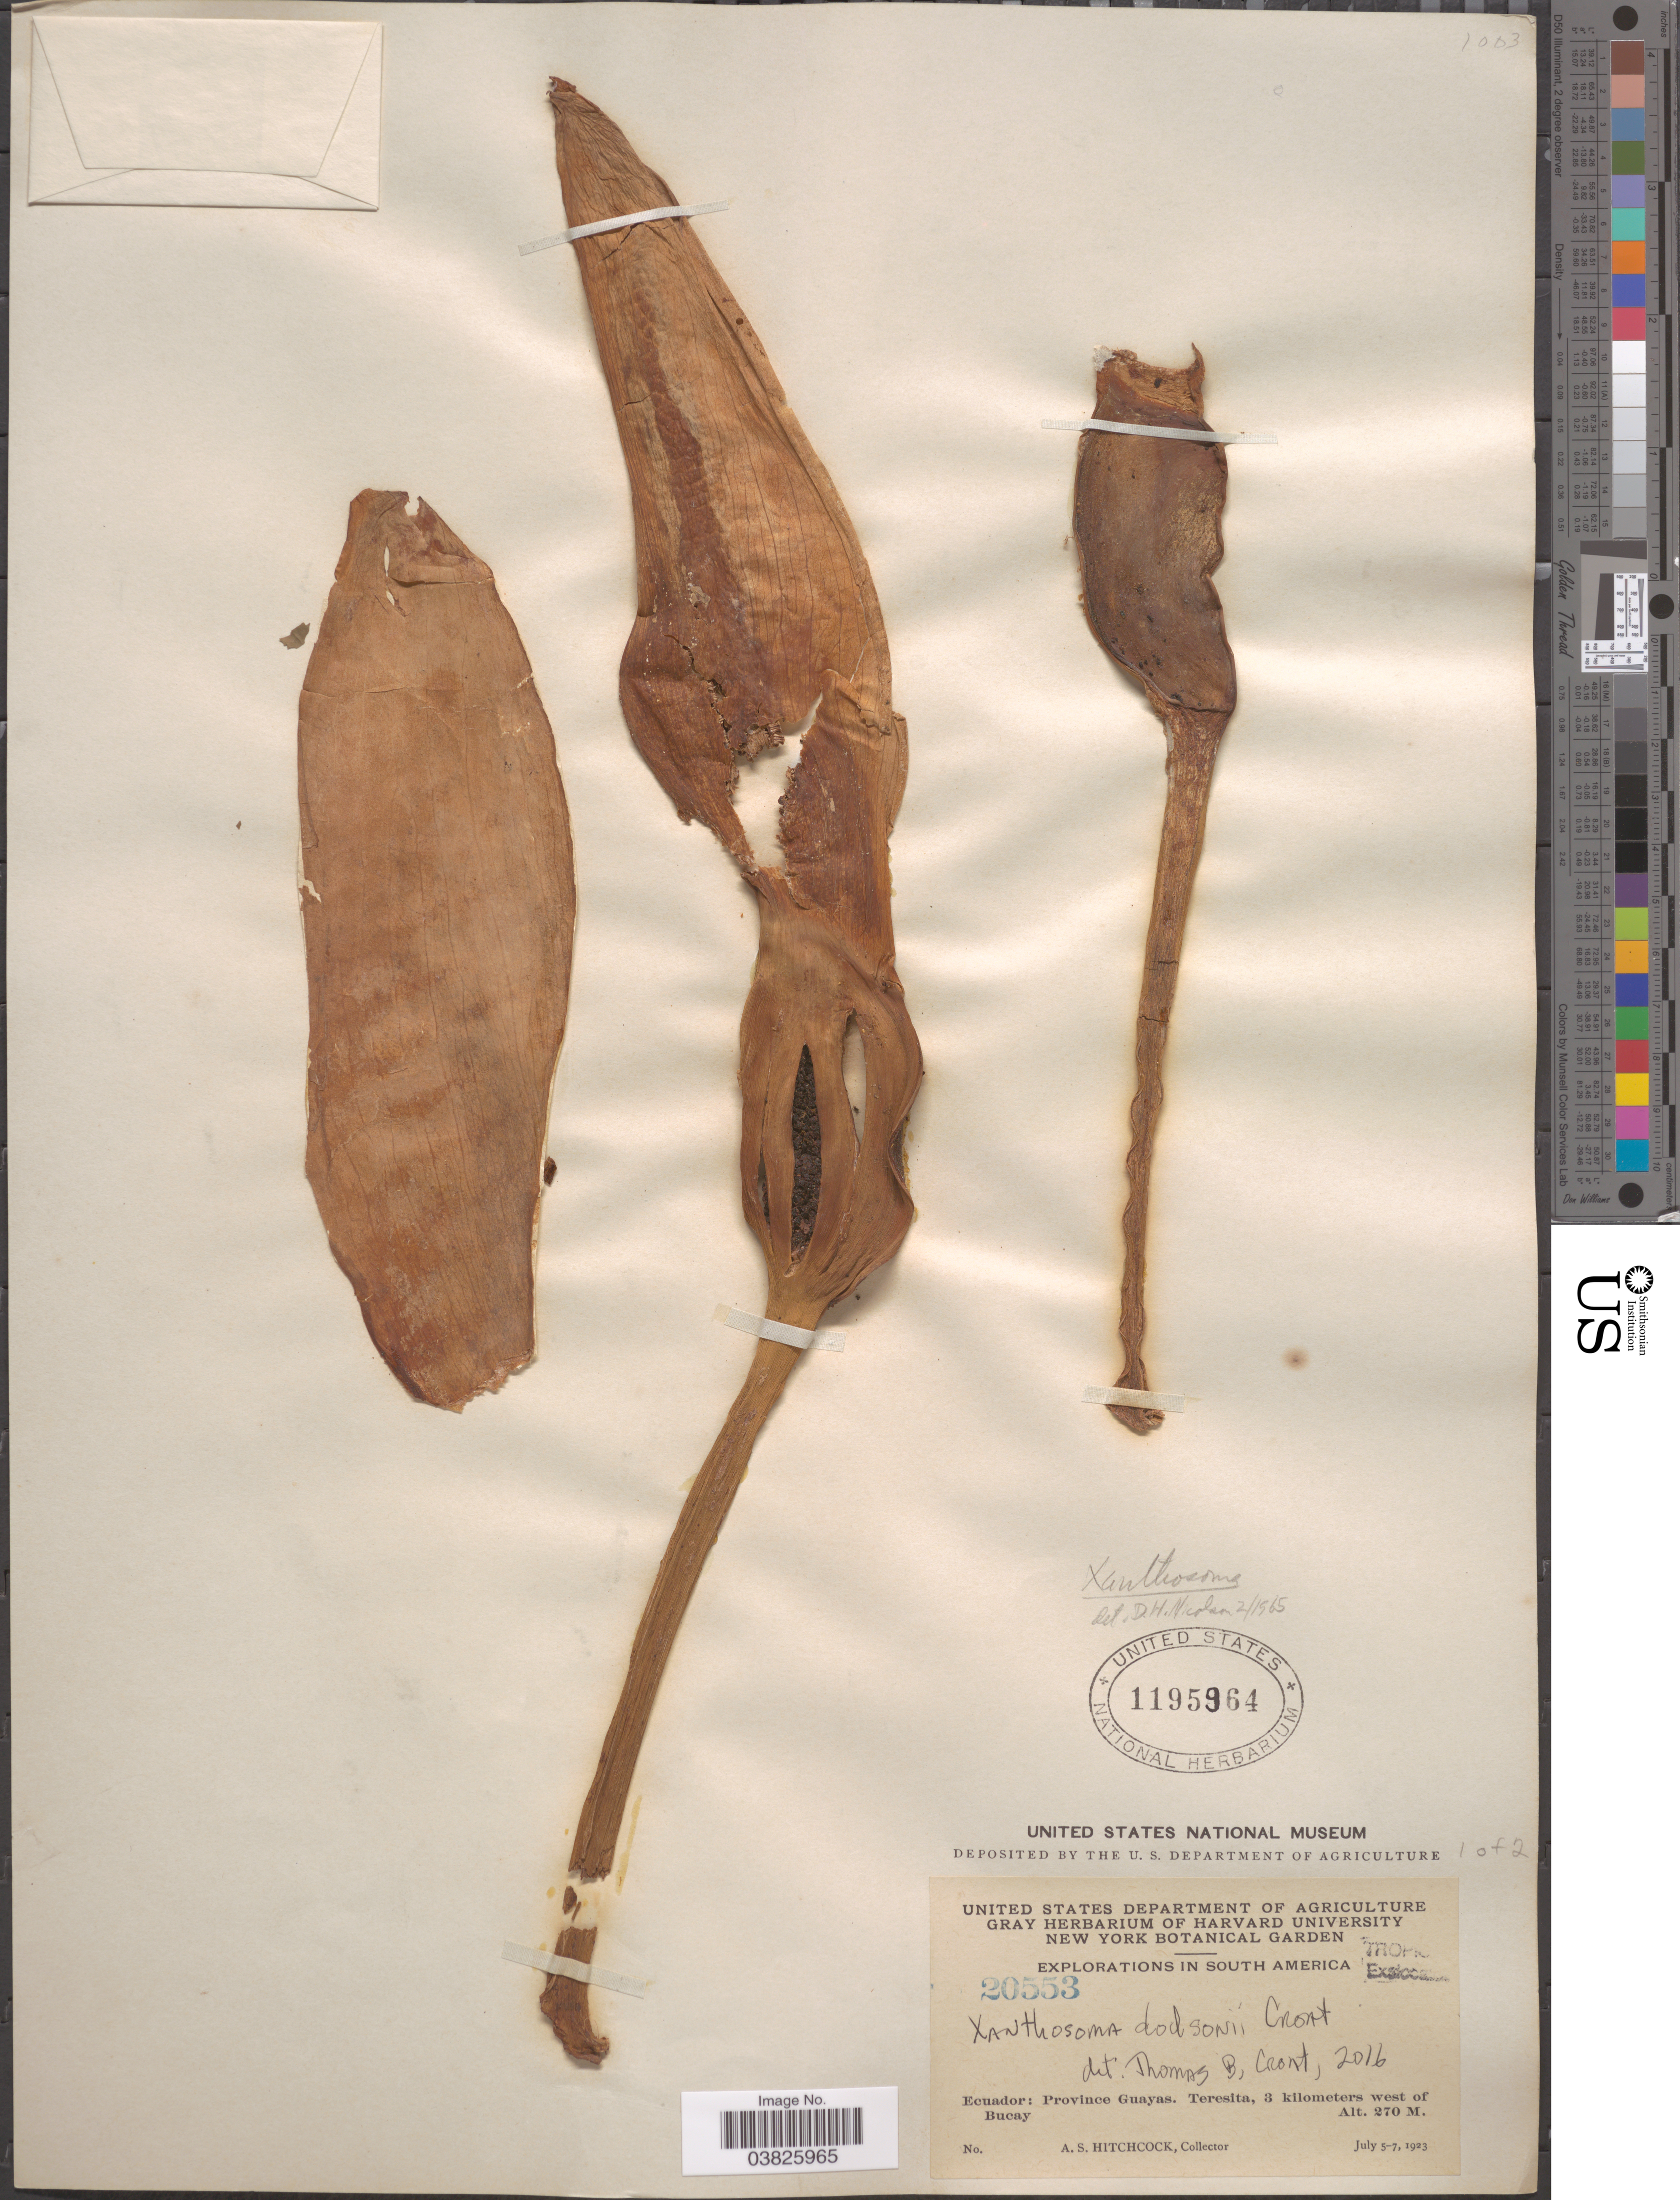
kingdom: Plantae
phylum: Tracheophyta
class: Liliopsida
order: Alismatales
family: Araceae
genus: Xanthosoma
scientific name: Xanthosoma dodsonii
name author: Croat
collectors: A. S. Hitchcock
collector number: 20553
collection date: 1923-07-05/1923-07-07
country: Ecuador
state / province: Guayas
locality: Teresita, 3 kilometers west of Bucay.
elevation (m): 270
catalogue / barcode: US 1195964